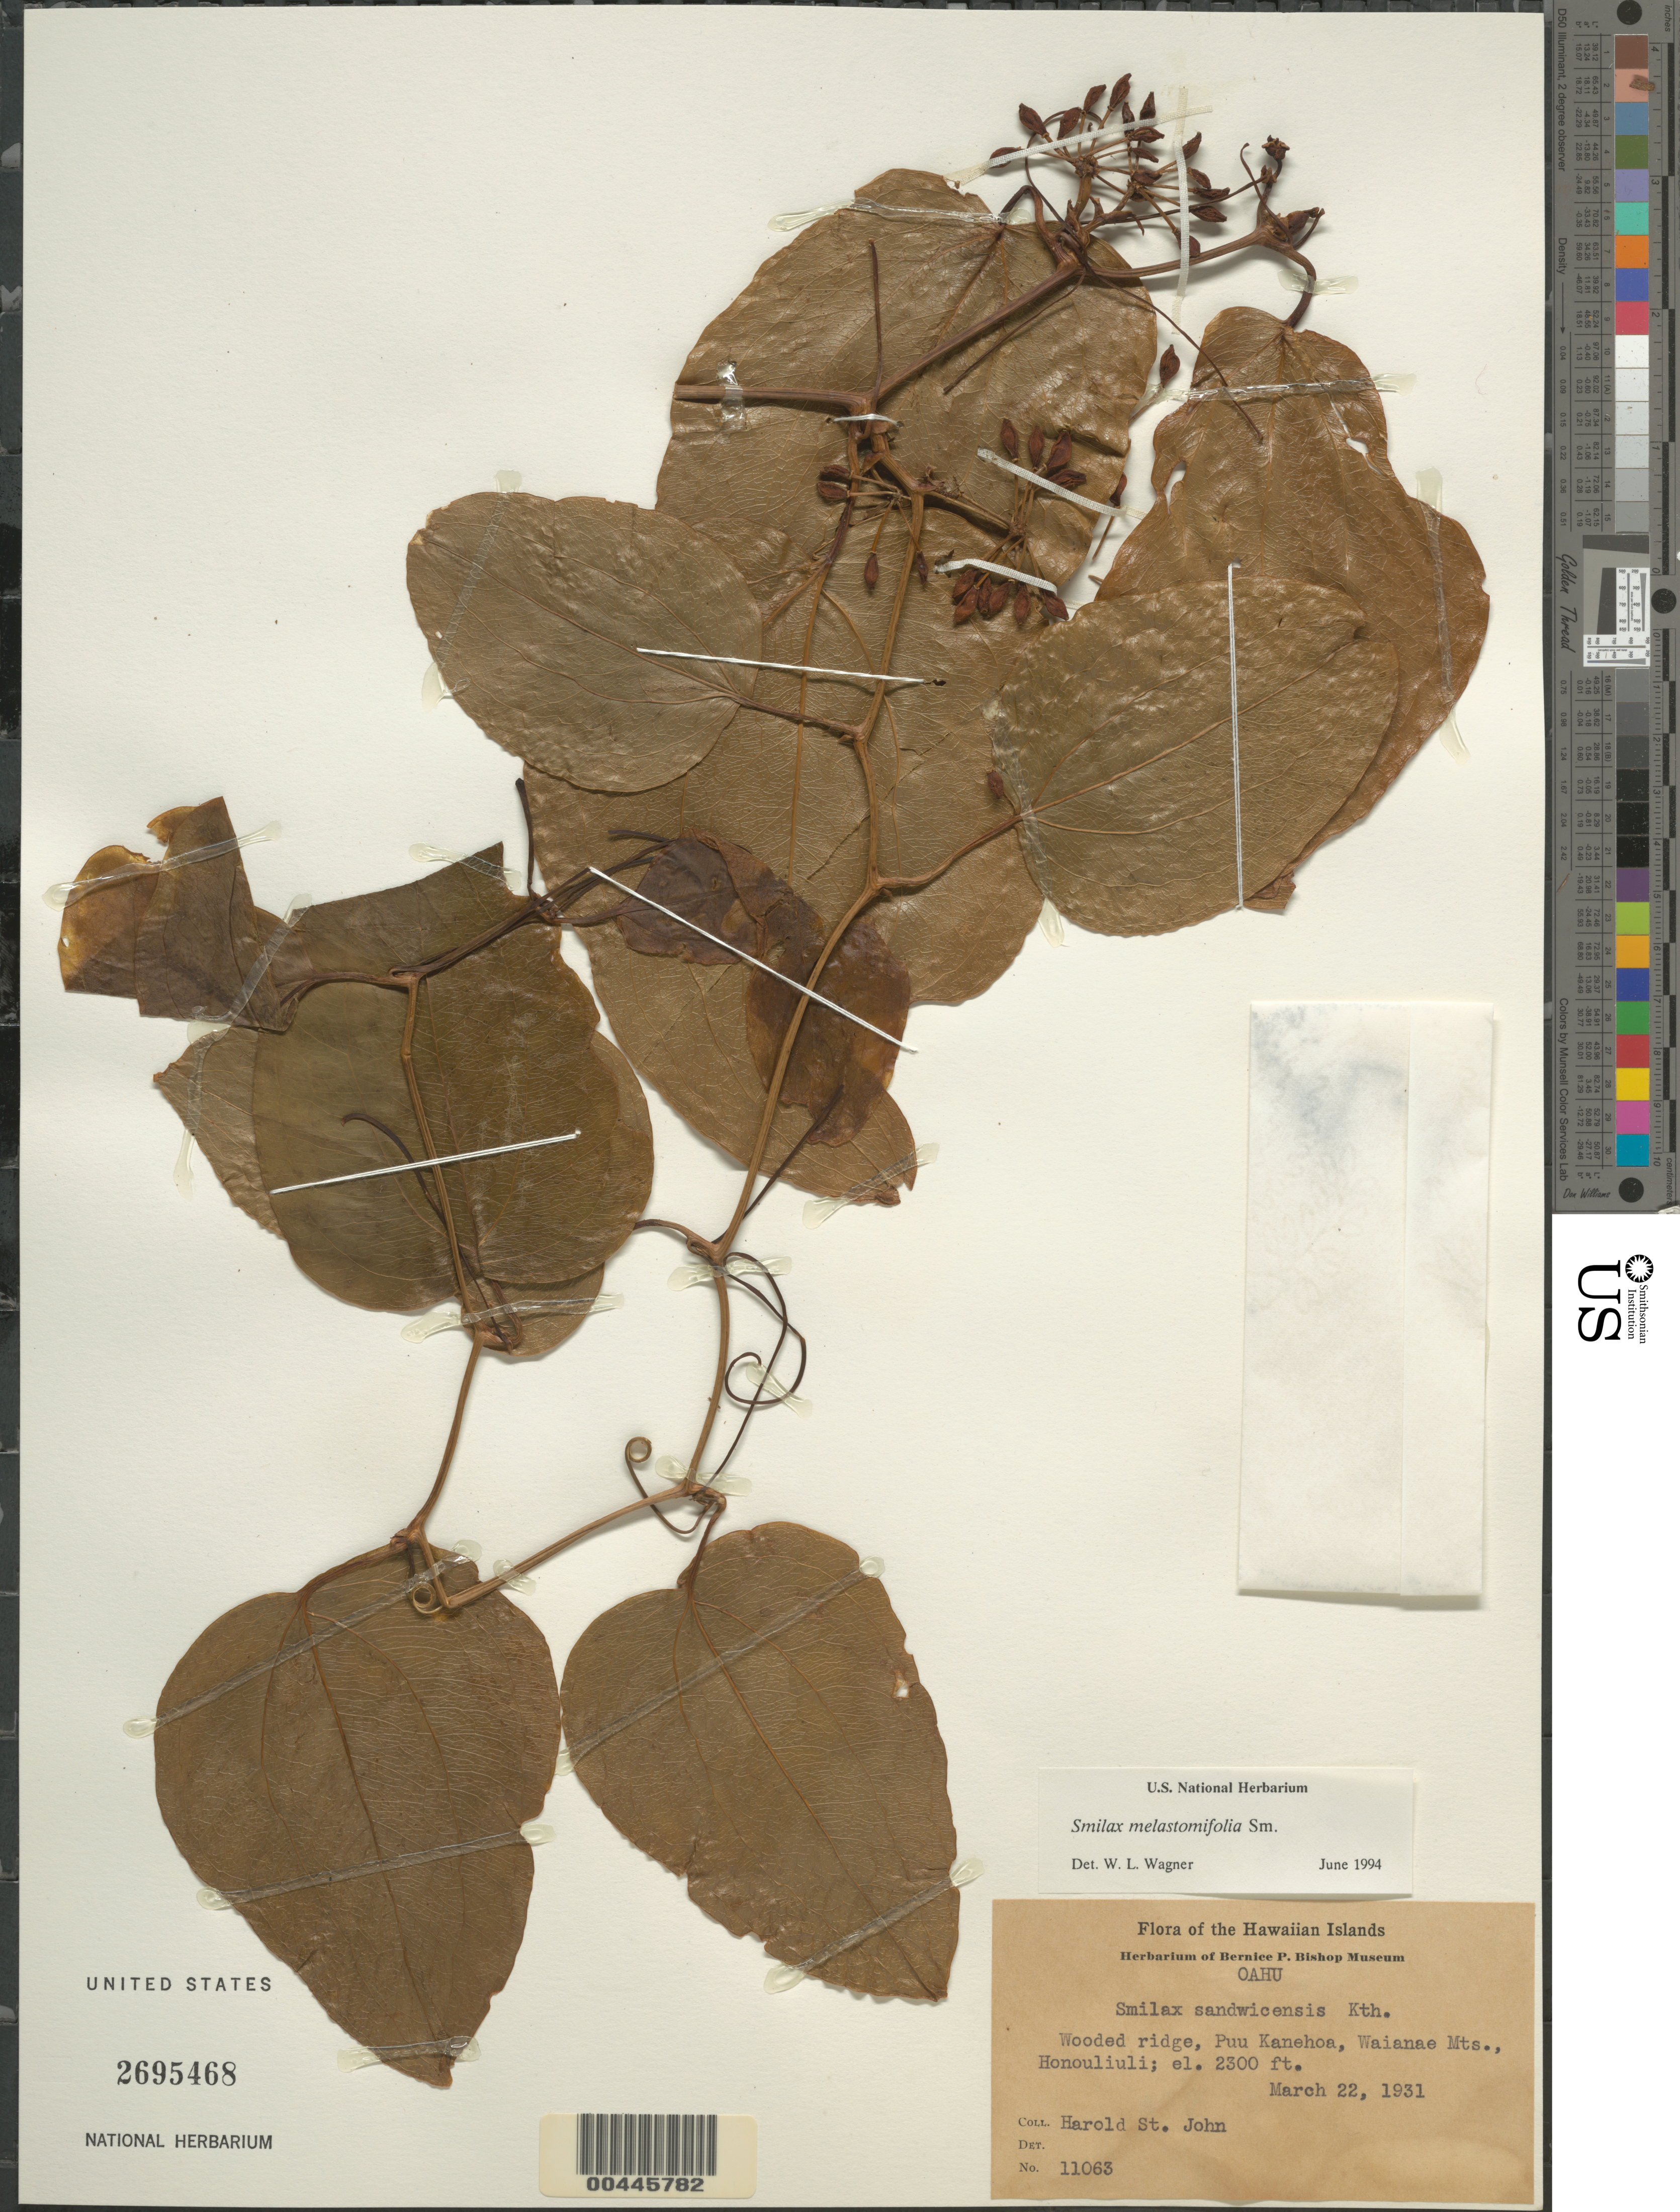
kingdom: Plantae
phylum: Tracheophyta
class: Liliopsida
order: Liliales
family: Smilacaceae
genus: Smilax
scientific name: Smilax melastomifolia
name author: Sm.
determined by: Wagner, W. L., (BOT), Smithsonian Institution - National Museum of Natural History (UNITED STATES)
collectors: H. St. John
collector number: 11063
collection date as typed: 22 Mar 1931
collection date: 1931-03-22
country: United States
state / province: Hawaii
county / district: Honolulu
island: Oahu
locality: Puu Kanehoa, Waianae Mts., Honouliuli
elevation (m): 701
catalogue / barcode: US 2695468